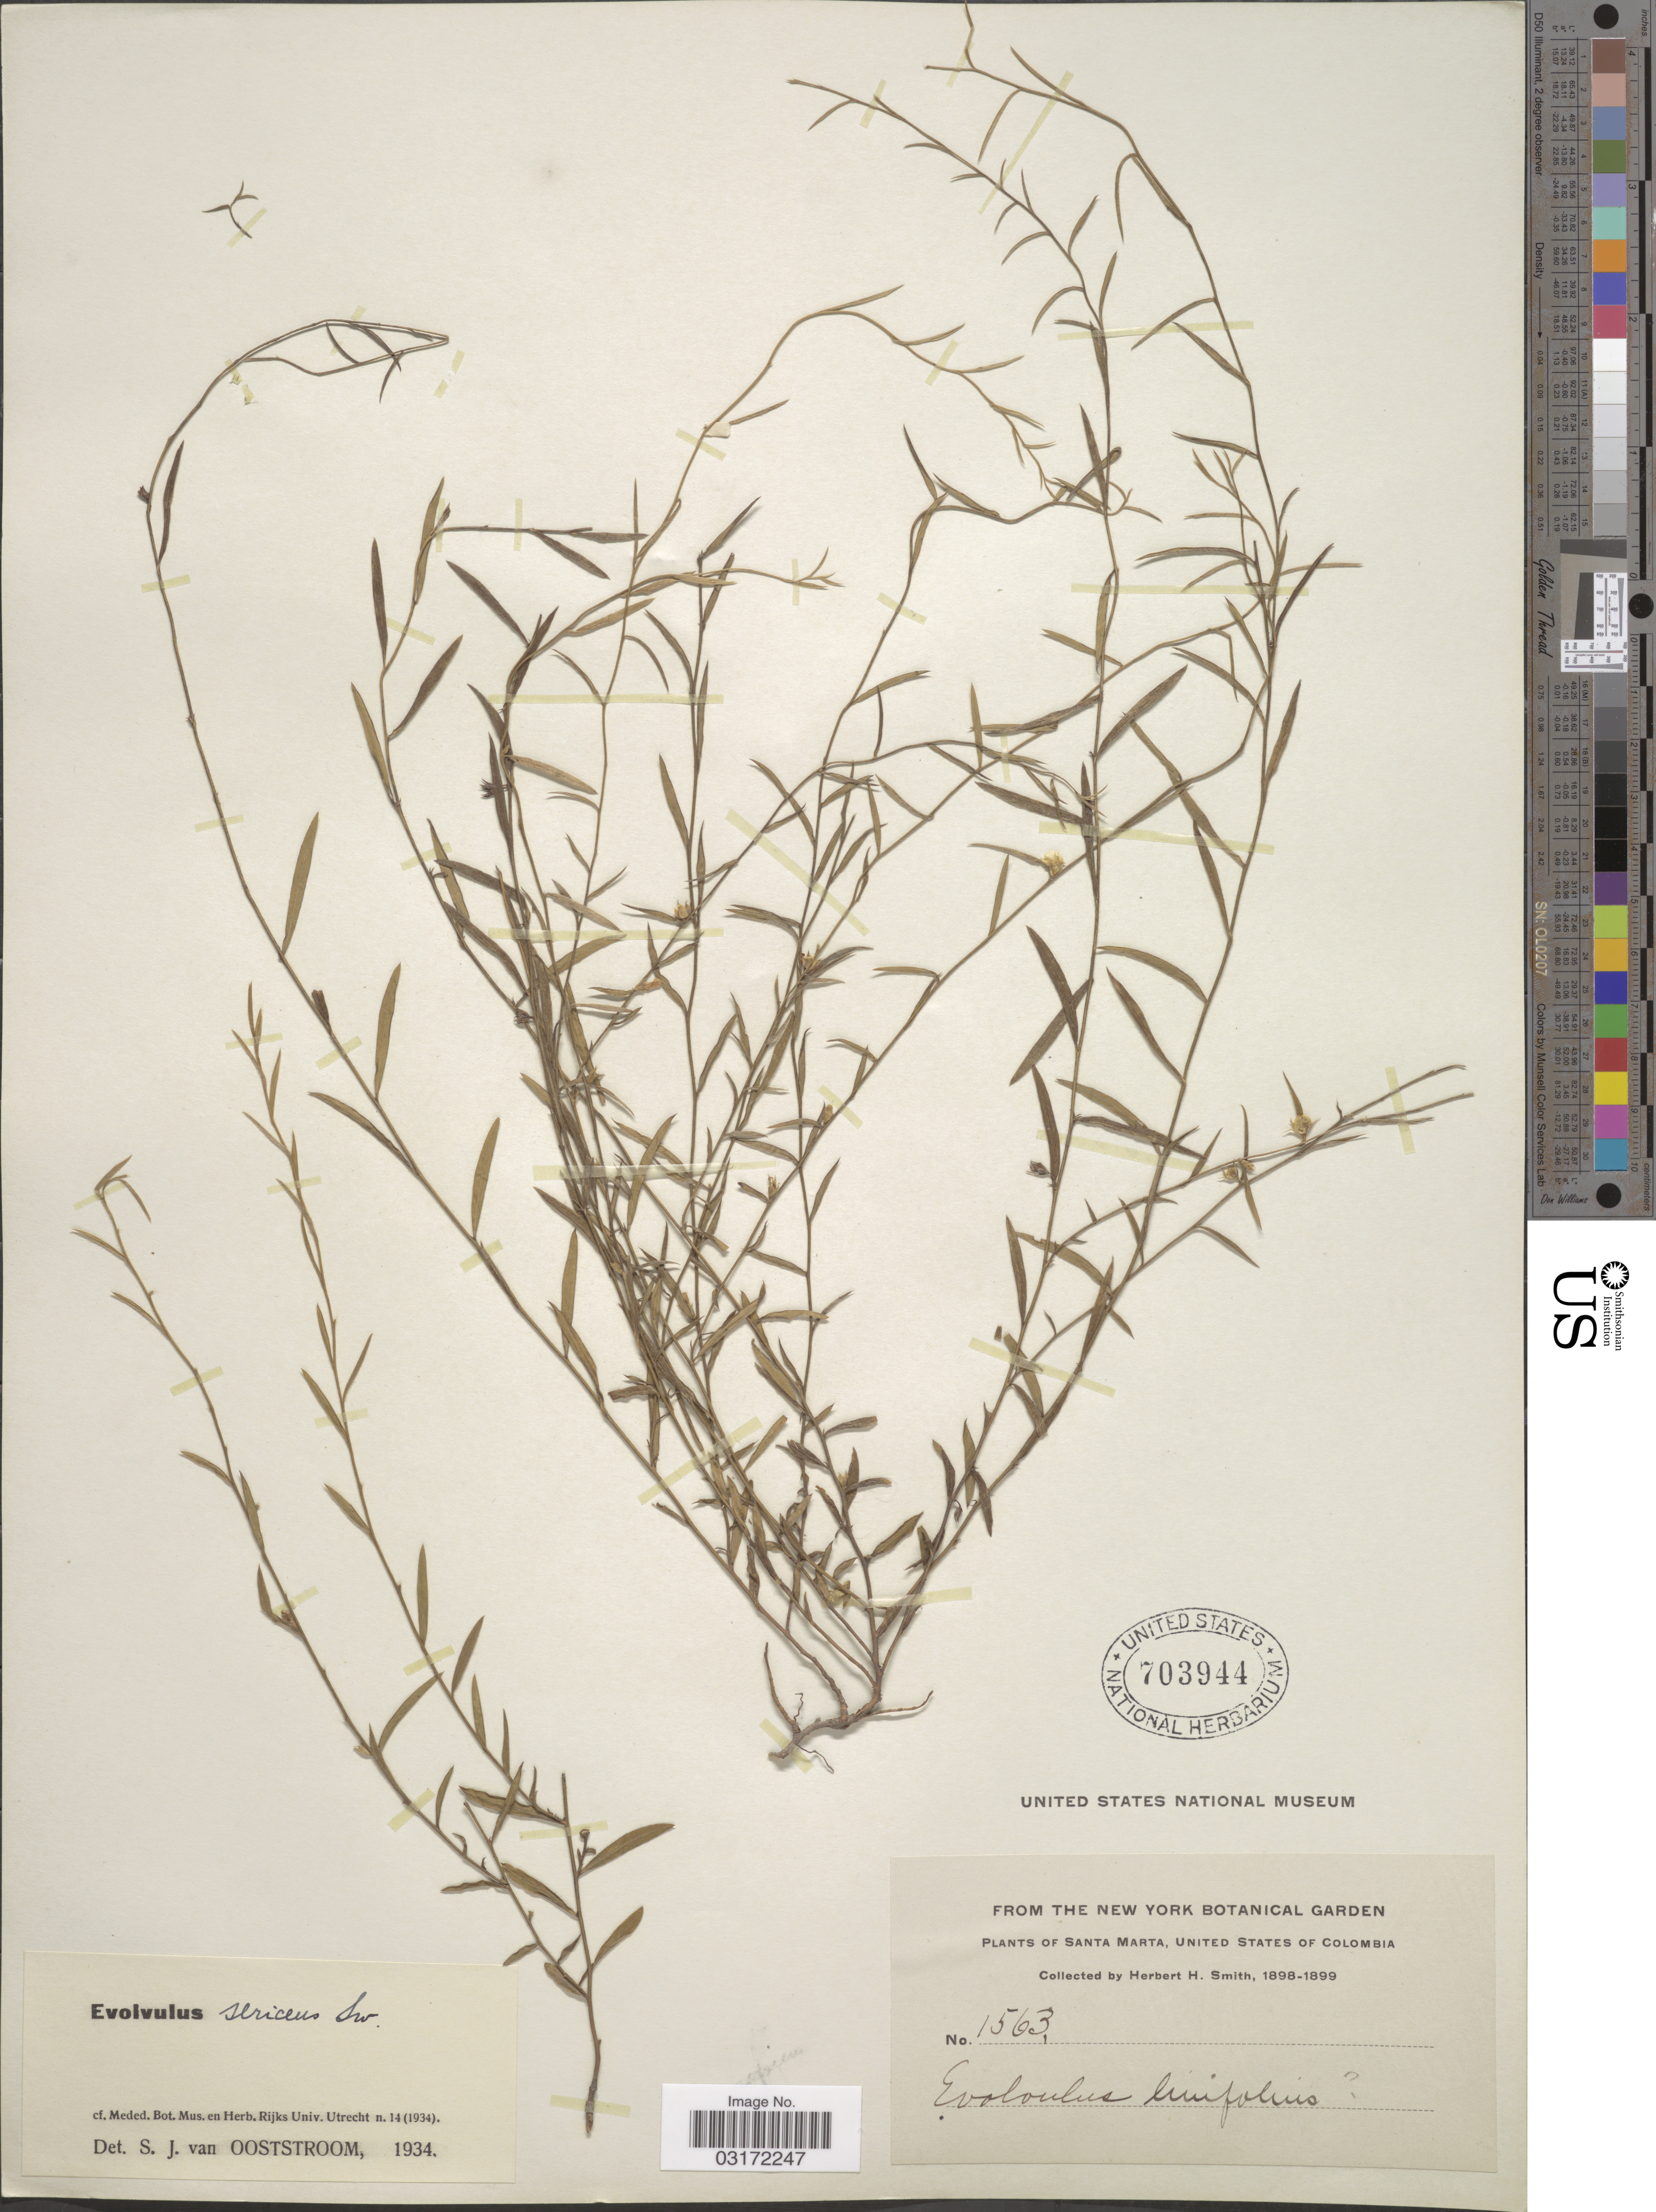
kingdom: Plantae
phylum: Tracheophyta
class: Magnoliopsida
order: Solanales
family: Convolvulaceae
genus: Evolvulus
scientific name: Evolvulus sericeus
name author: Sw.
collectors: Herbert H. Smith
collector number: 1563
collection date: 1898/1899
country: Colombia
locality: Santa Marta, United States of Colombia.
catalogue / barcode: US 703944